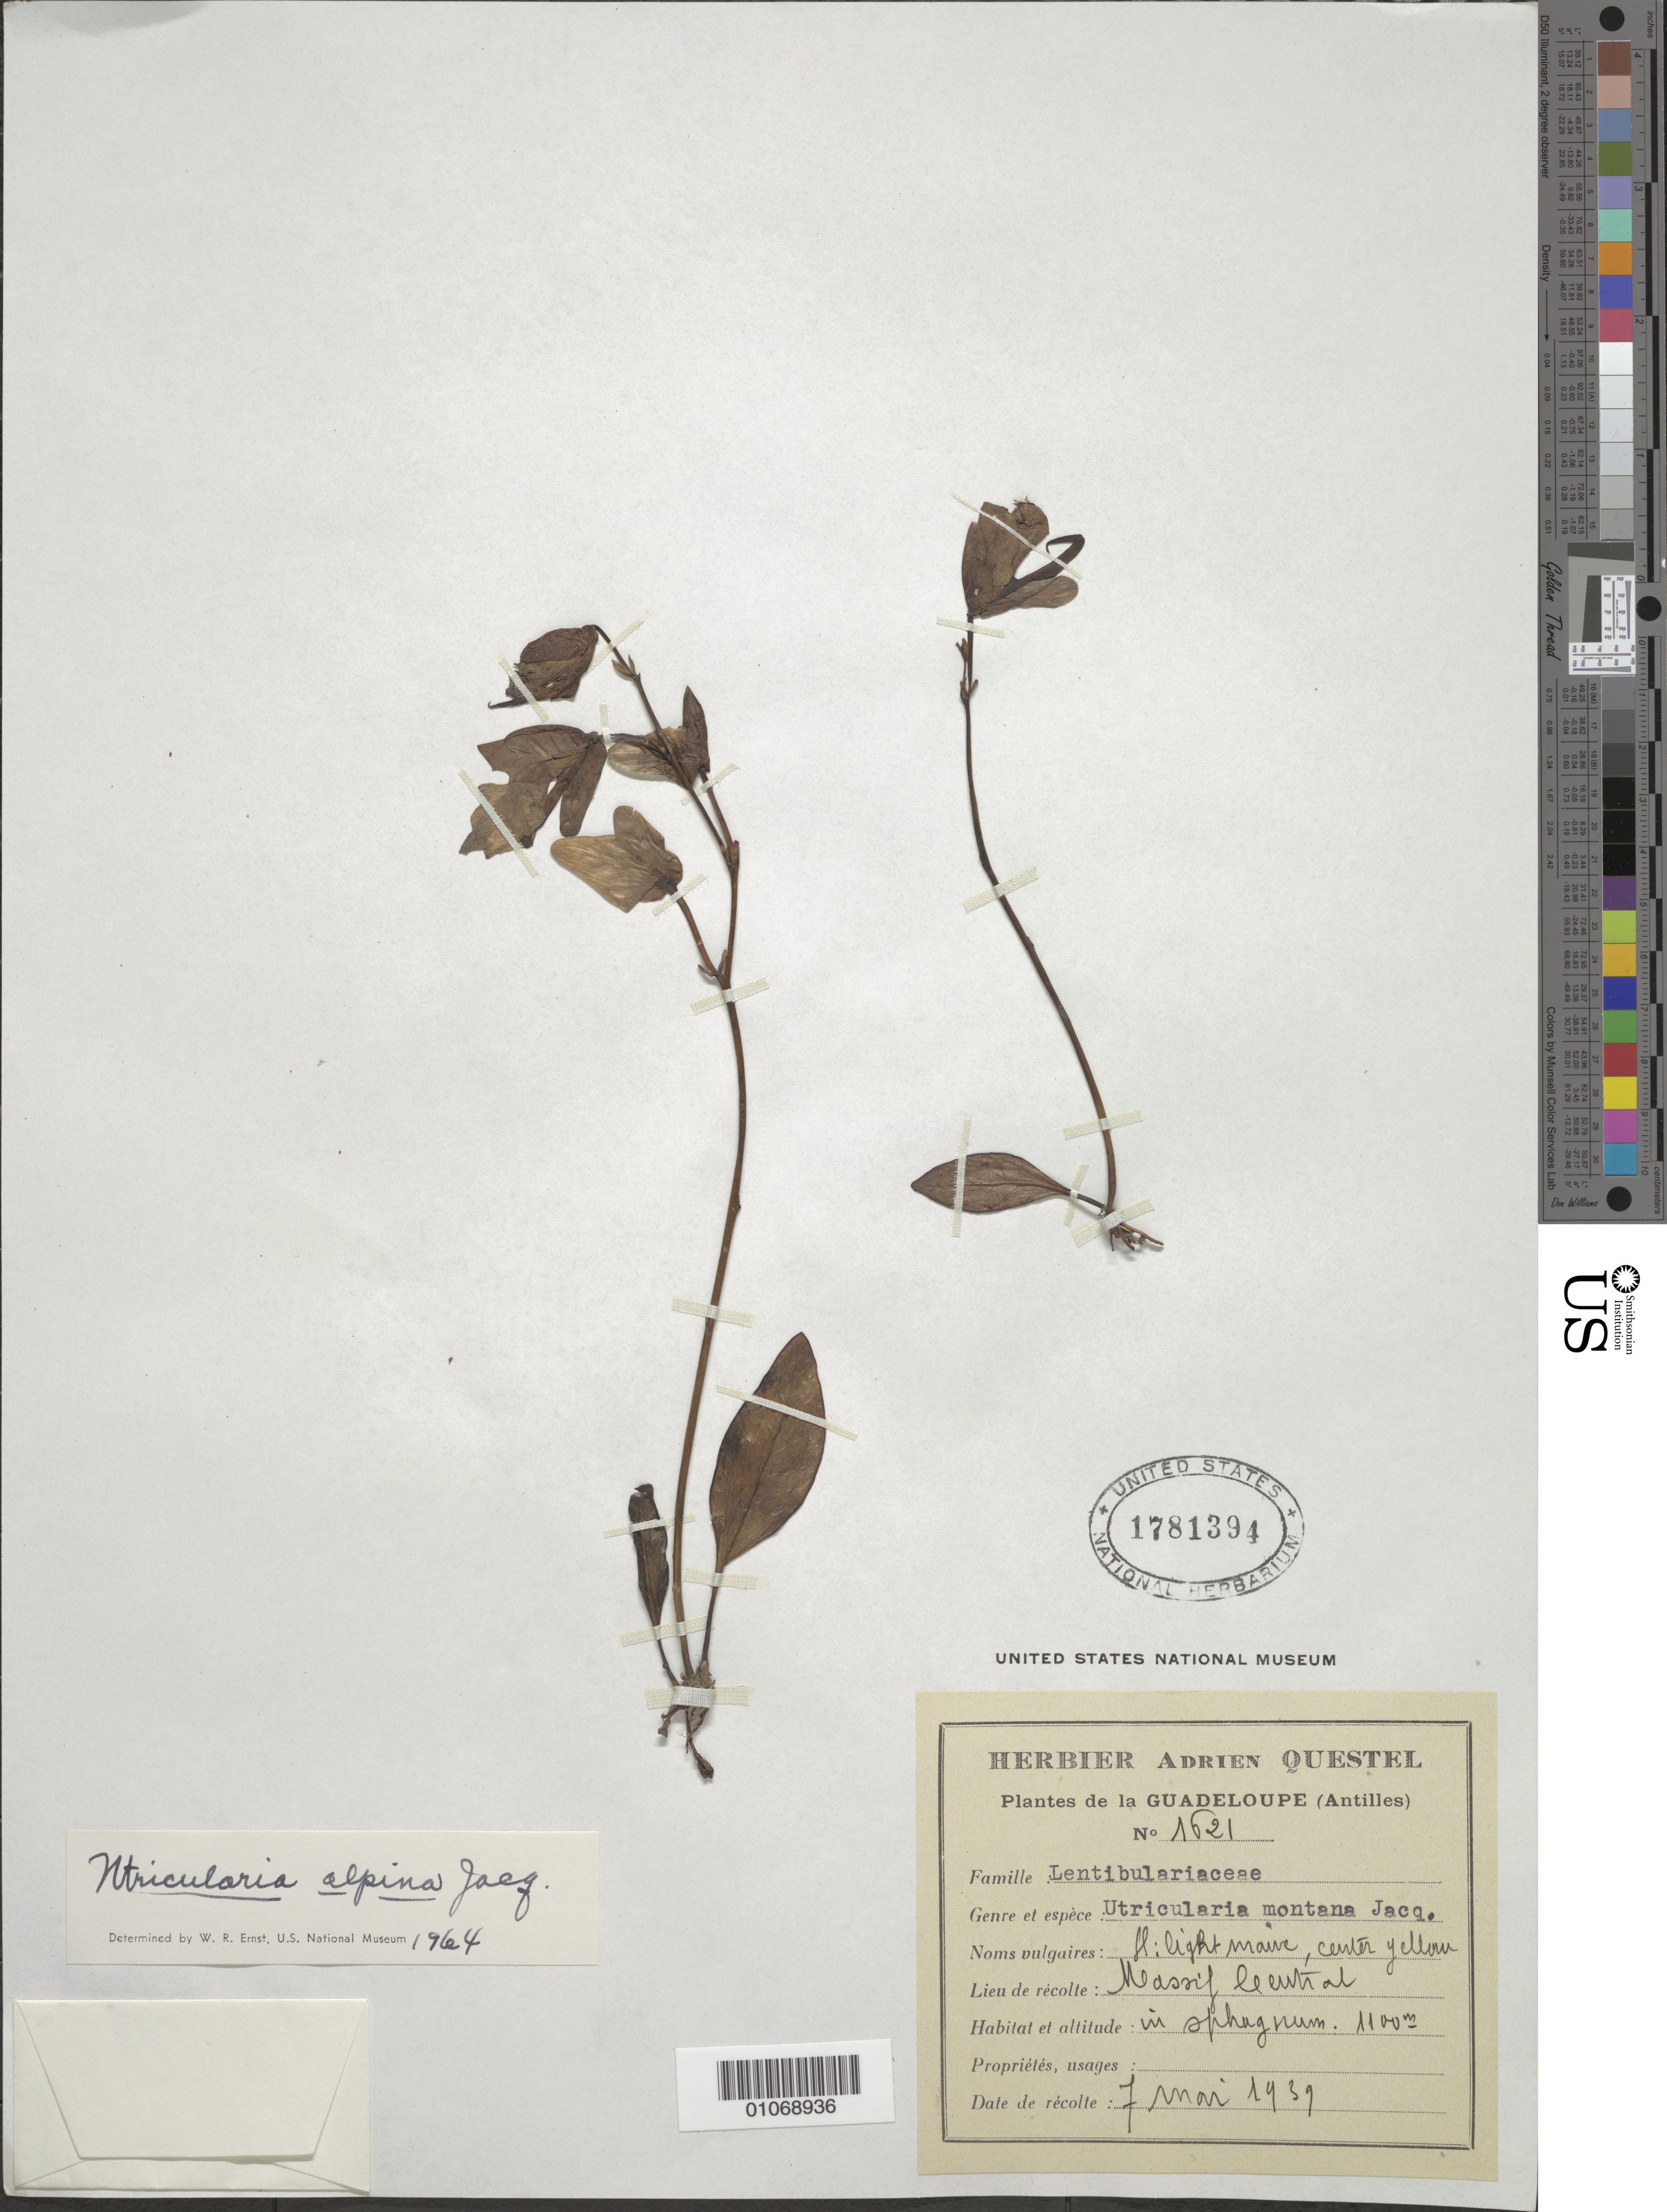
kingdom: Plantae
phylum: Tracheophyta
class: Magnoliopsida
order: Lamiales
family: Lentibulariaceae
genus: Utricularia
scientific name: Utricularia alpina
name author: Jacq.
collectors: A. Questel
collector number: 1621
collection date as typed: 07 Mar 1939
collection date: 1939-03-07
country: Guadeloupe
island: Basse Terre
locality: Masif le cuthal?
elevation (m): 1100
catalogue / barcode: US 1781394